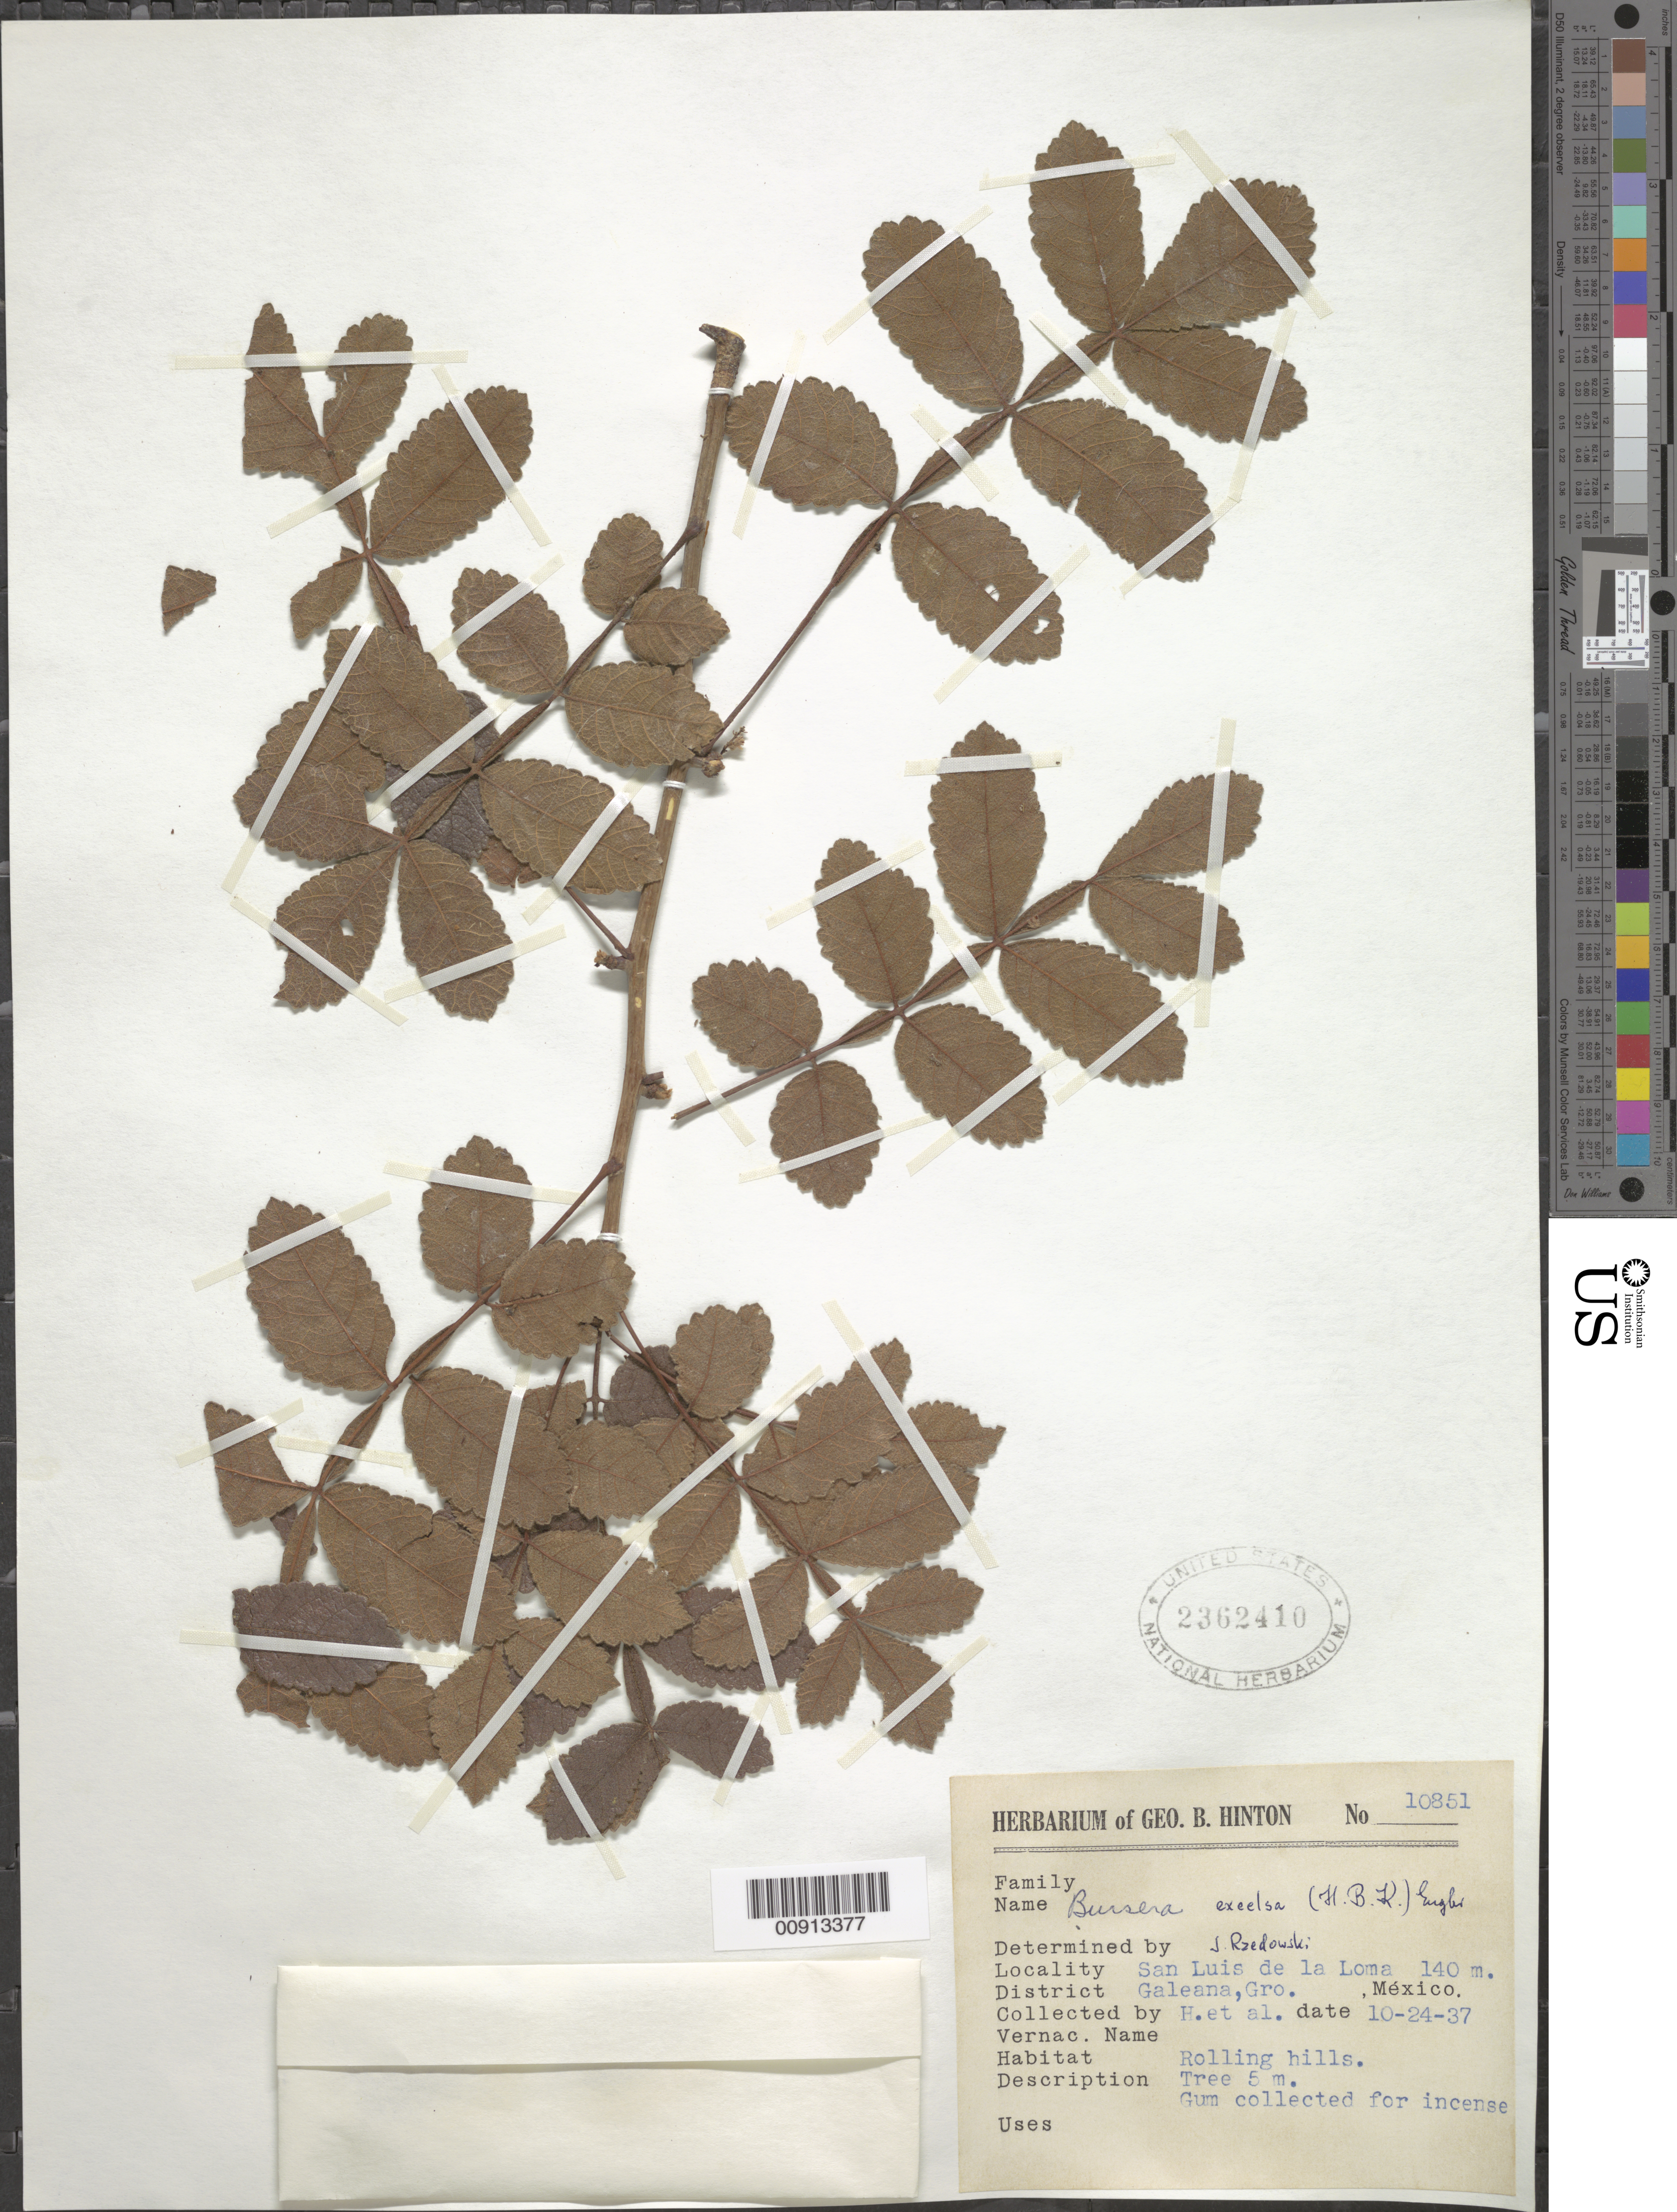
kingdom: Plantae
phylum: Tracheophyta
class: Magnoliopsida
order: Sapindales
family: Burseraceae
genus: Bursera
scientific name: Bursera excelsa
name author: (Kunth) Engl.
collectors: G. B. Hinton & et al.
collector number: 10851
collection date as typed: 24 Oct 1937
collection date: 1937-10-24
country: Mexico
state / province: Guerrero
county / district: Galeana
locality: San Luis de la Loma, District Galeana, Guerrero.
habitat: Rolling hills.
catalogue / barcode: US 2362410